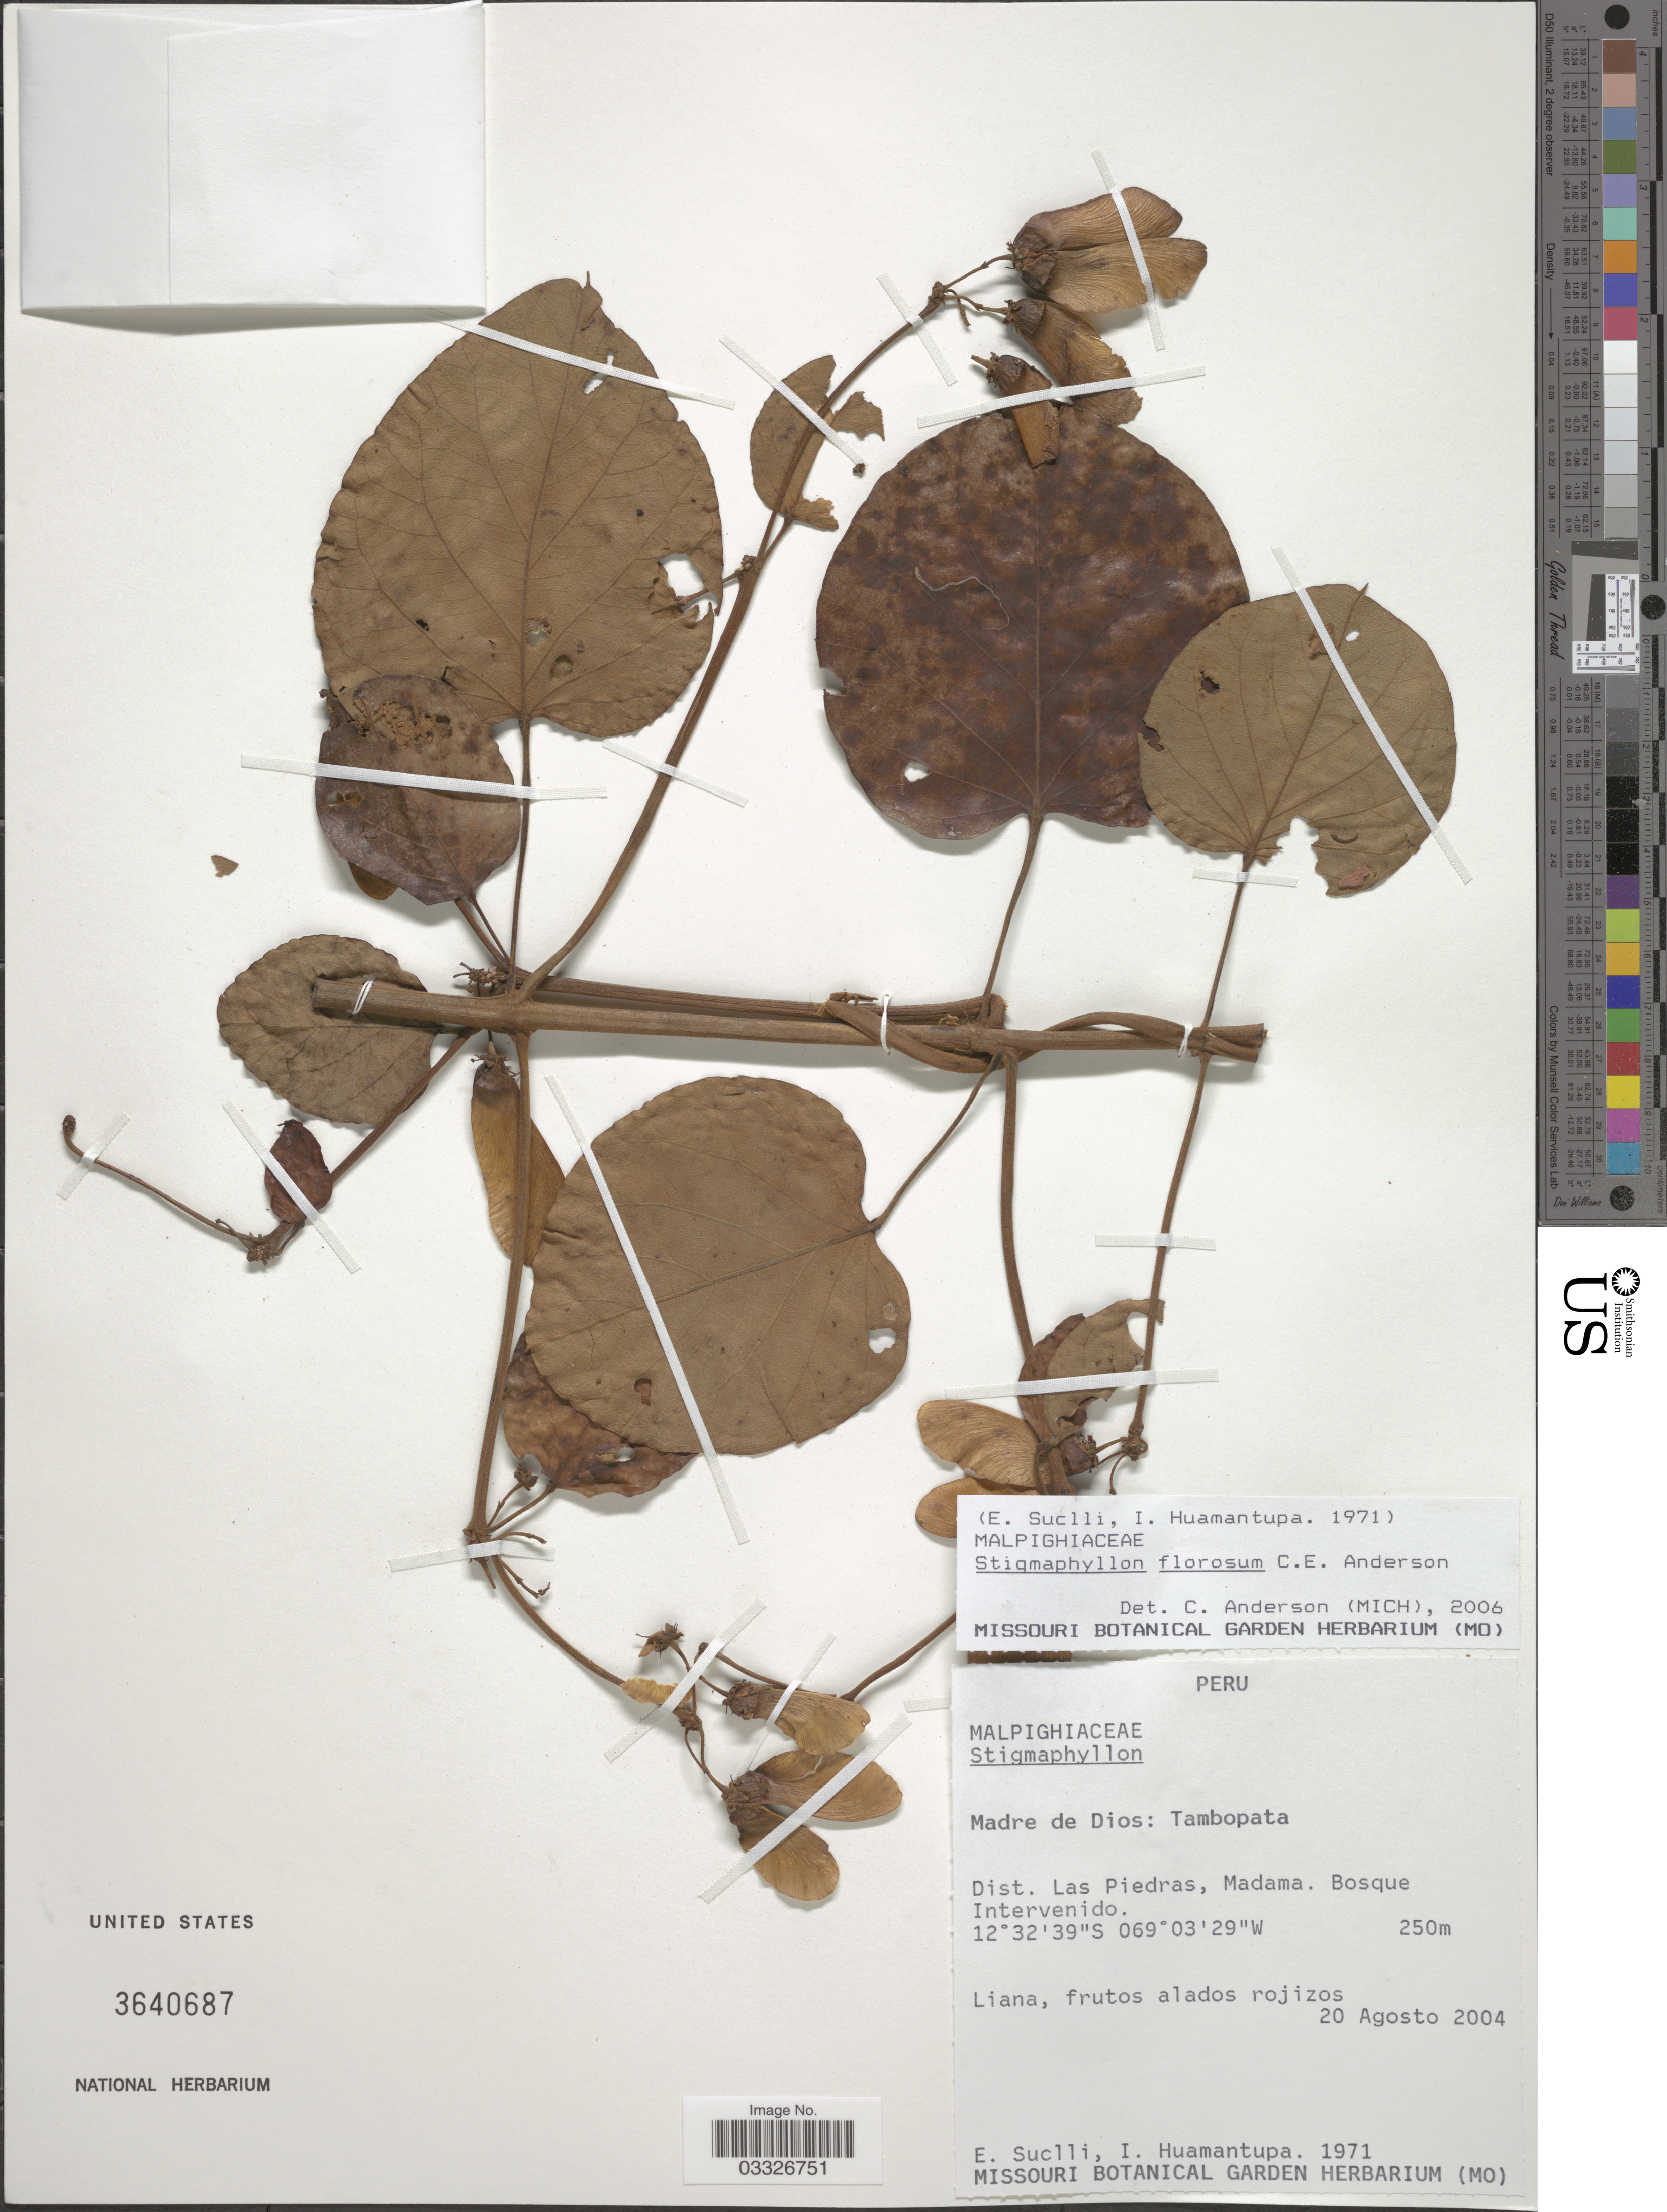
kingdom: Plantae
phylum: Tracheophyta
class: Magnoliopsida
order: Malpighiales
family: Malpighiaceae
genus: Stigmaphyllon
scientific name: Stigmaphyllon florosum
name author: C.E. Anderson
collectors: E. Suclli & I. Huamantupa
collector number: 1971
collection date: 2004-08-20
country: Peru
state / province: Madre de Dios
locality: Tambopata. Dist. Las Piedras, Madama. Bosque Intervenido.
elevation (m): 250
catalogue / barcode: US 3640687